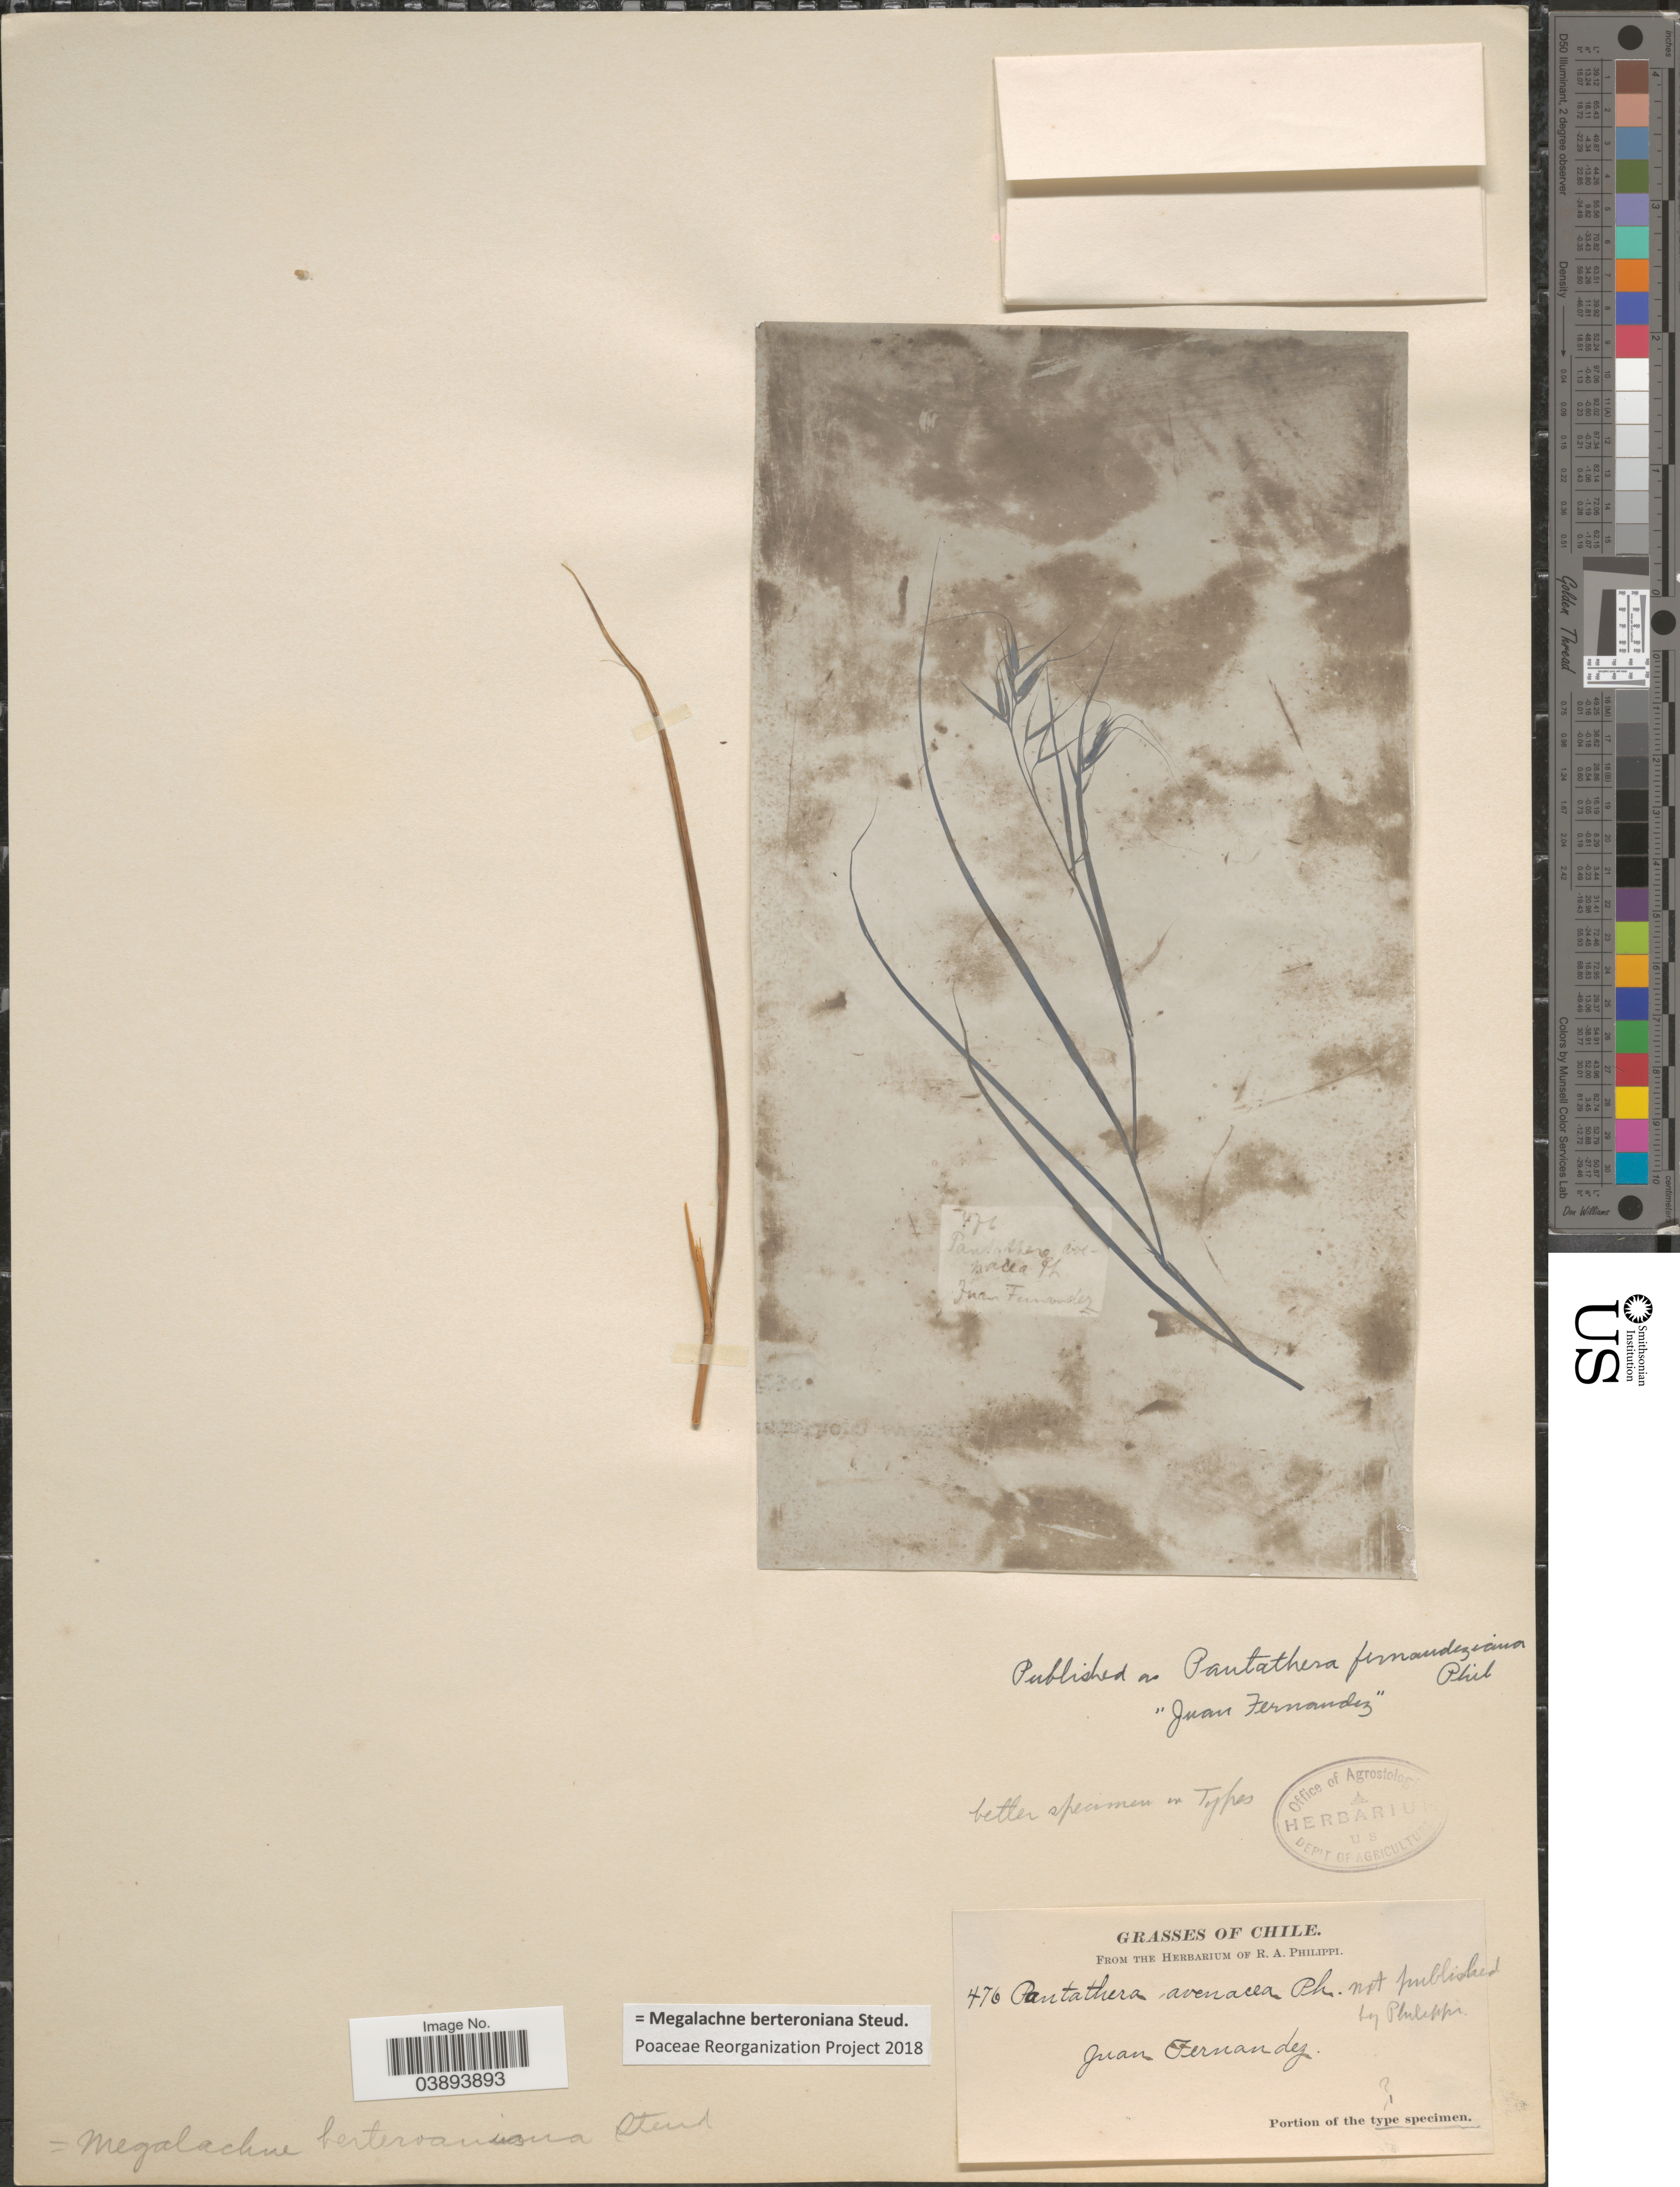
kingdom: Plantae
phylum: Tracheophyta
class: Liliopsida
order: Poales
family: Poaceae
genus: Megalachne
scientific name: Megalachne berteroniana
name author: Steud.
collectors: ex. herb. R.A. Philippi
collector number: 476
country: Chile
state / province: Valparaíso (V)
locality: Juan Fernandez.